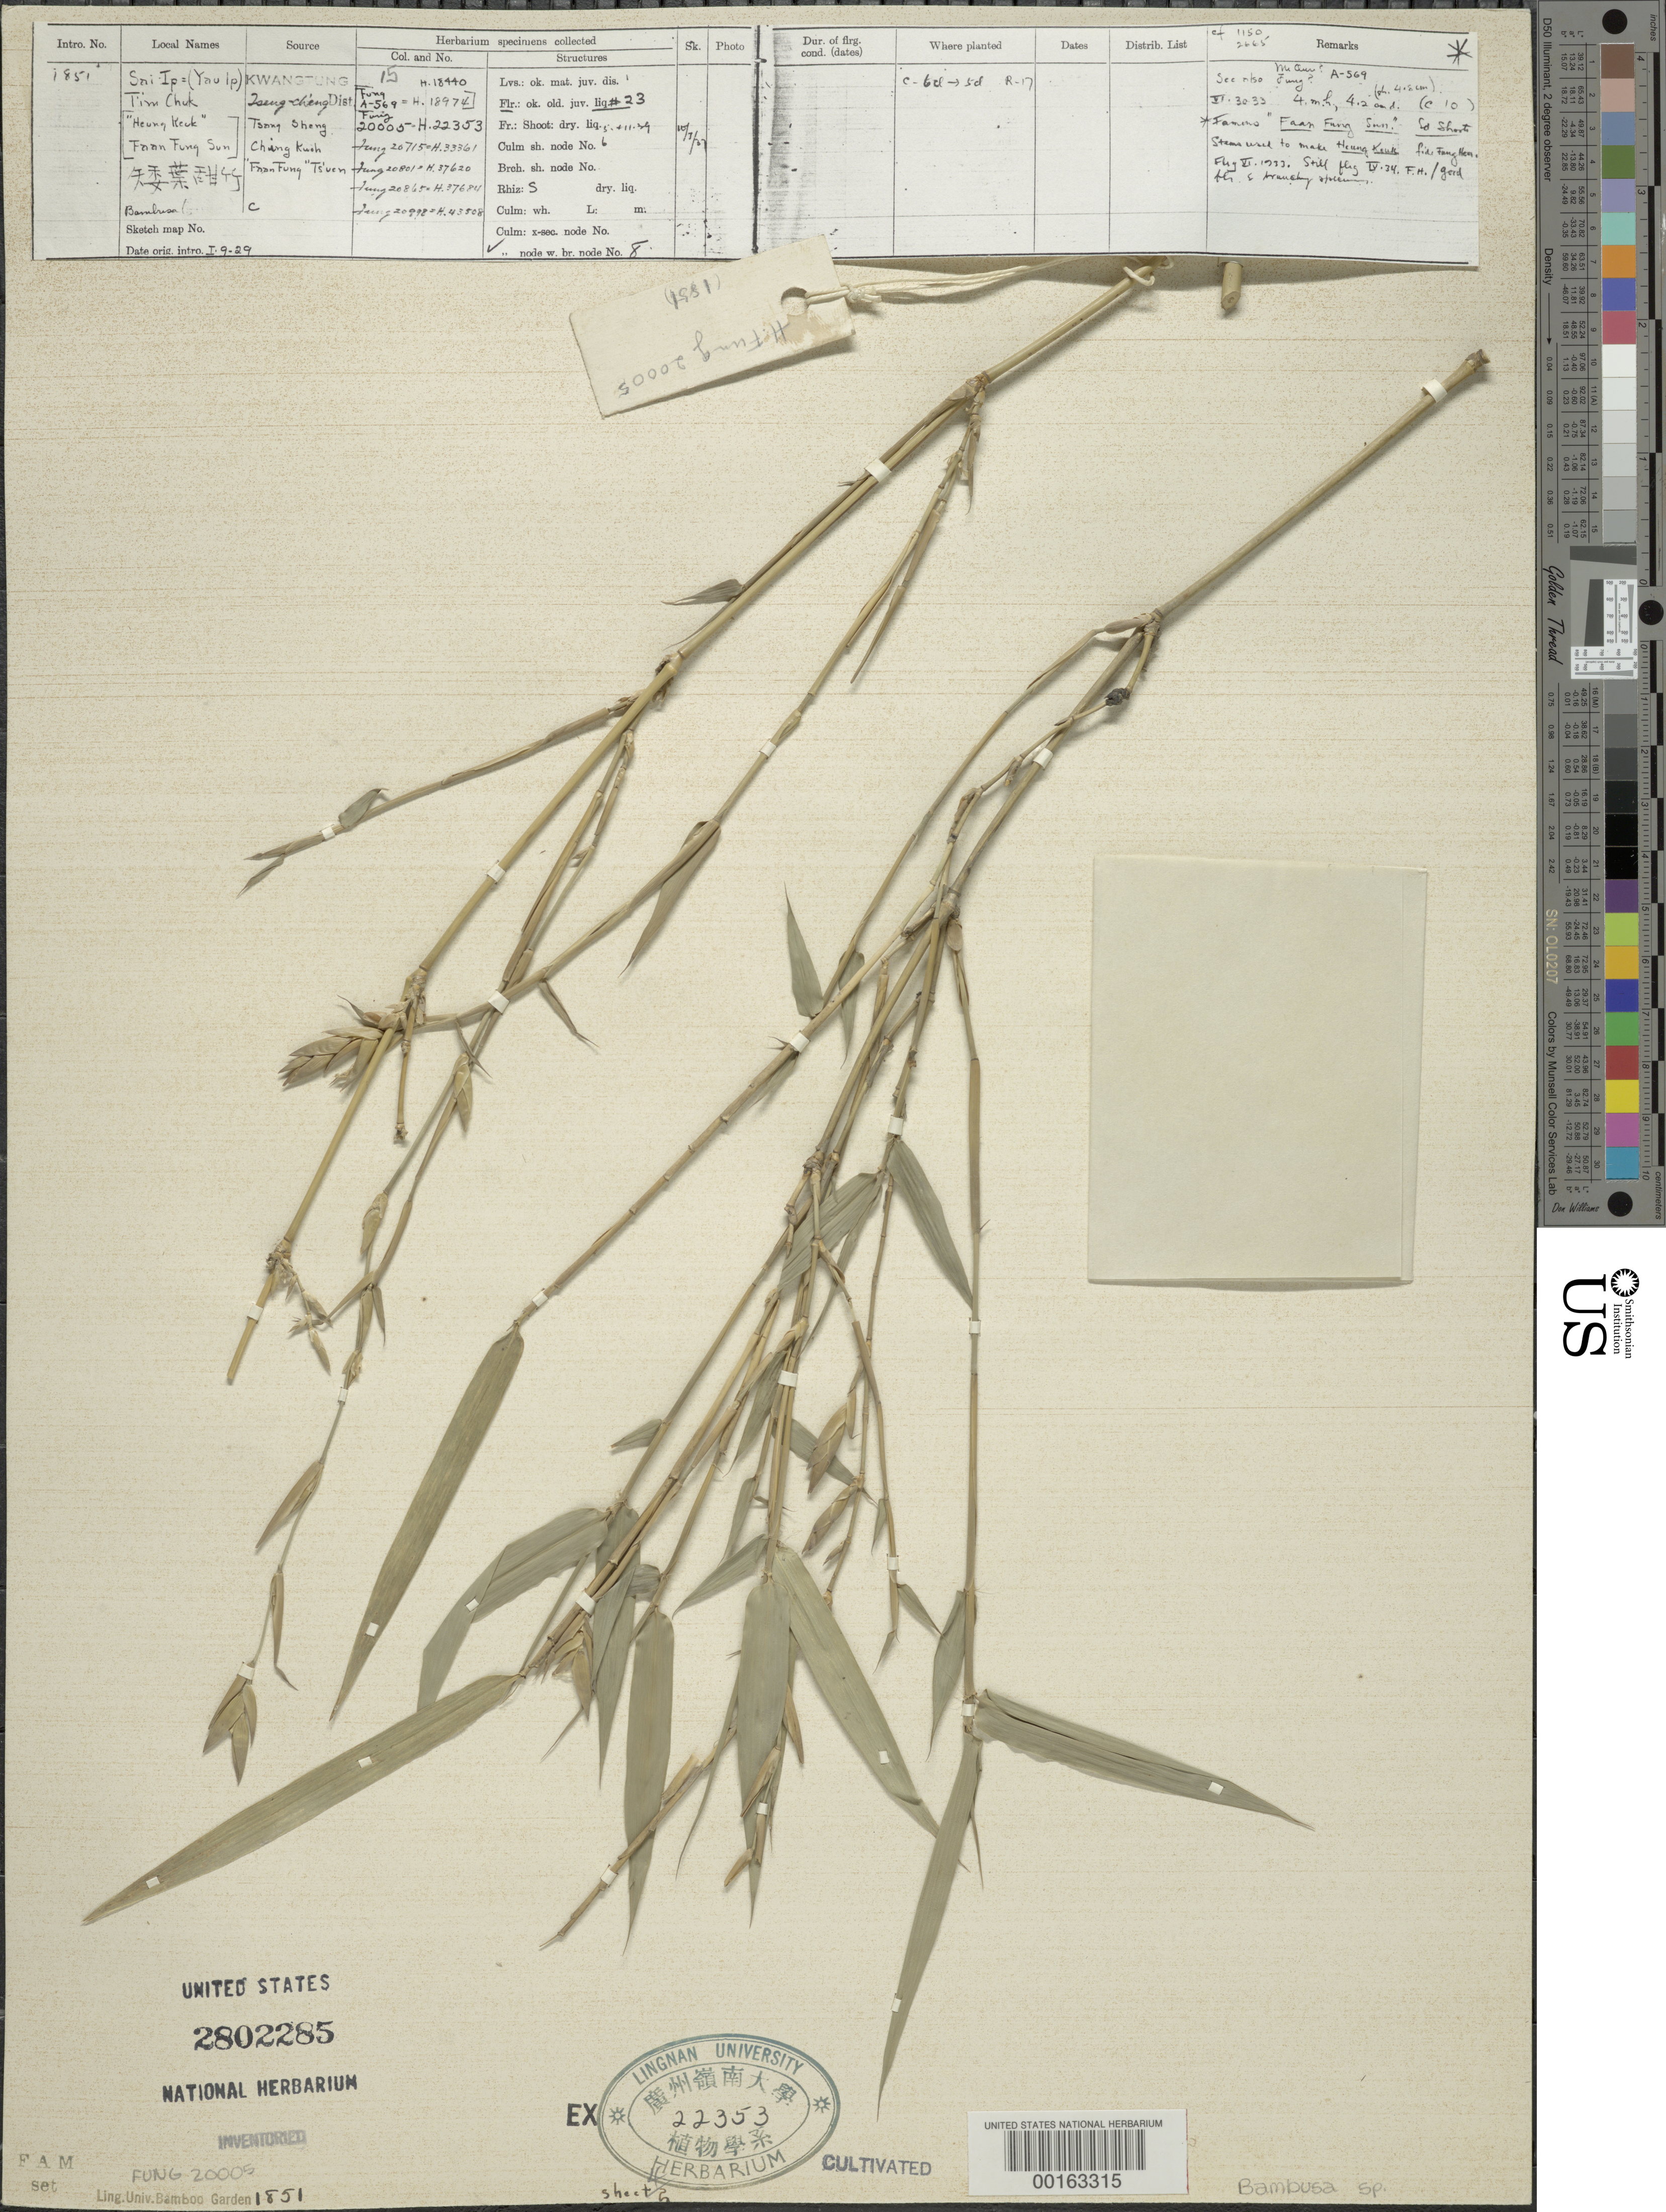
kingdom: Plantae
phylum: Tracheophyta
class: Liliopsida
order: Poales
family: Poaceae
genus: Bambusa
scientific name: Bambusa sp.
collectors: H. L. Fung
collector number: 20005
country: China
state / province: Guangdong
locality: Ling univ bg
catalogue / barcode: US 2802285